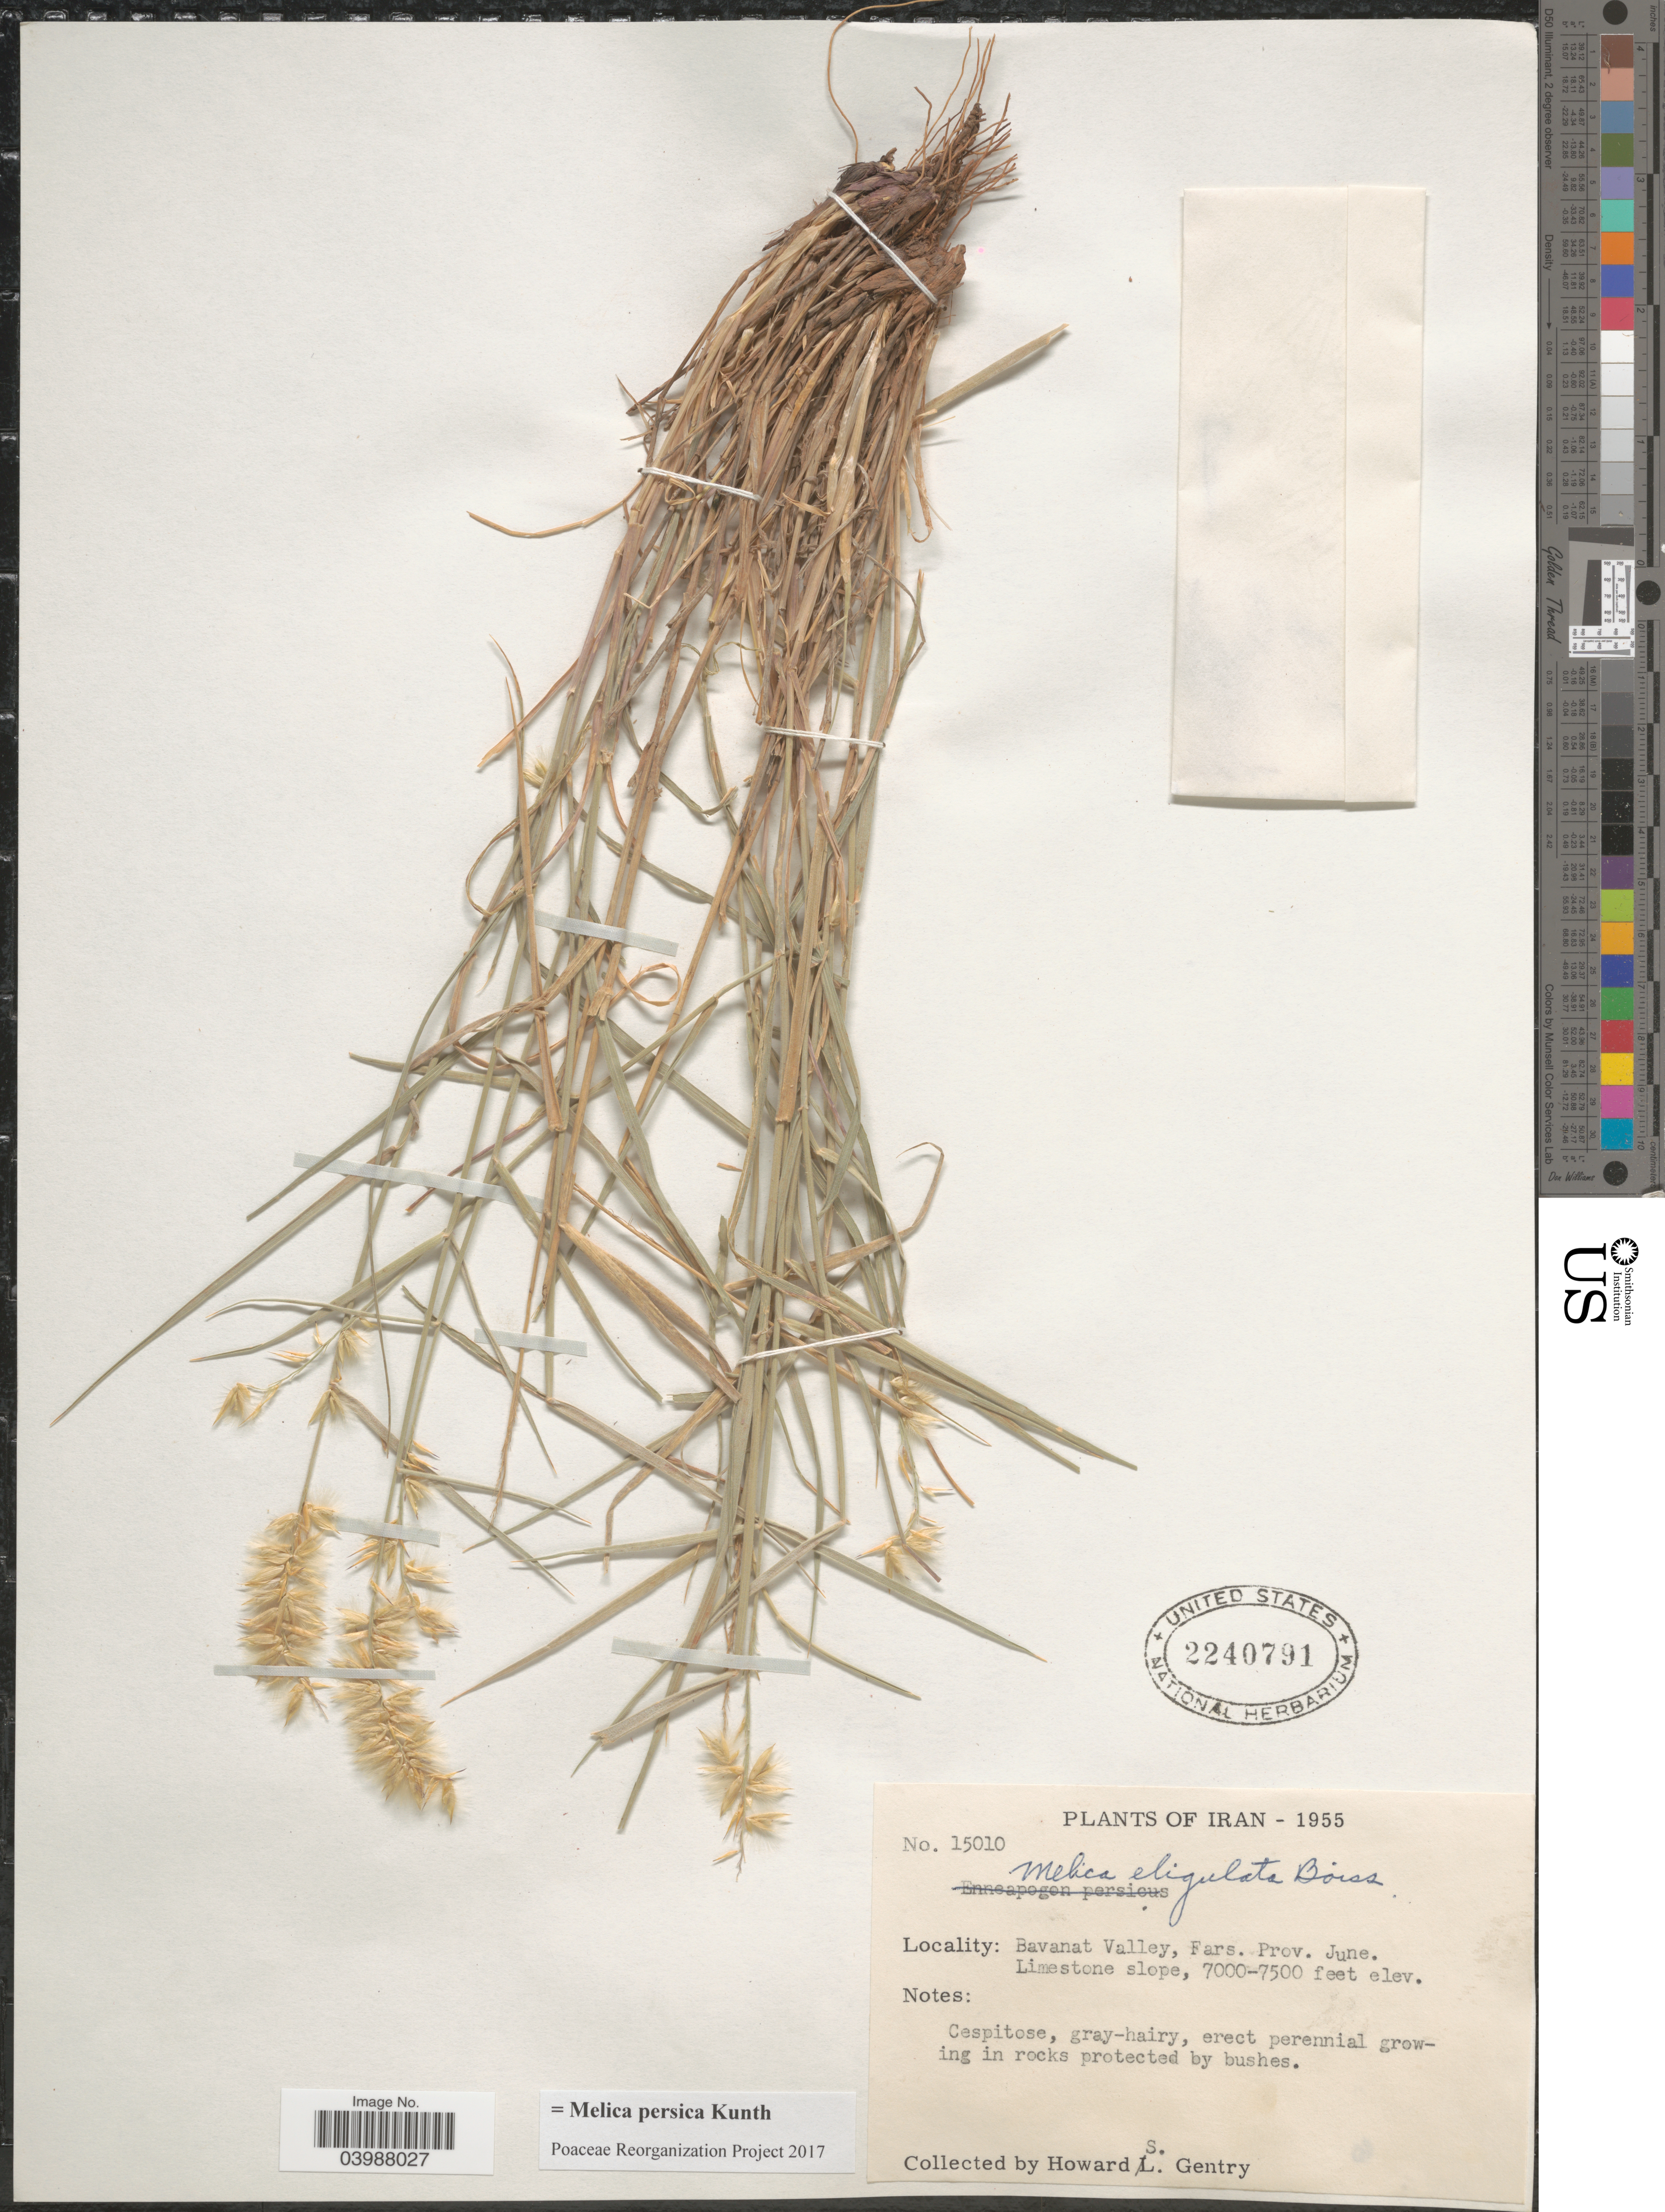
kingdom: Plantae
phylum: Tracheophyta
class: Liliopsida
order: Poales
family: Poaceae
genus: Melica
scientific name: Melica persica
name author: Kunth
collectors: H. S. Gentry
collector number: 15010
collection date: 1955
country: Iran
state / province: Fars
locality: Bavanat Valley.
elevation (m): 2134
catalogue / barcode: US 2240791